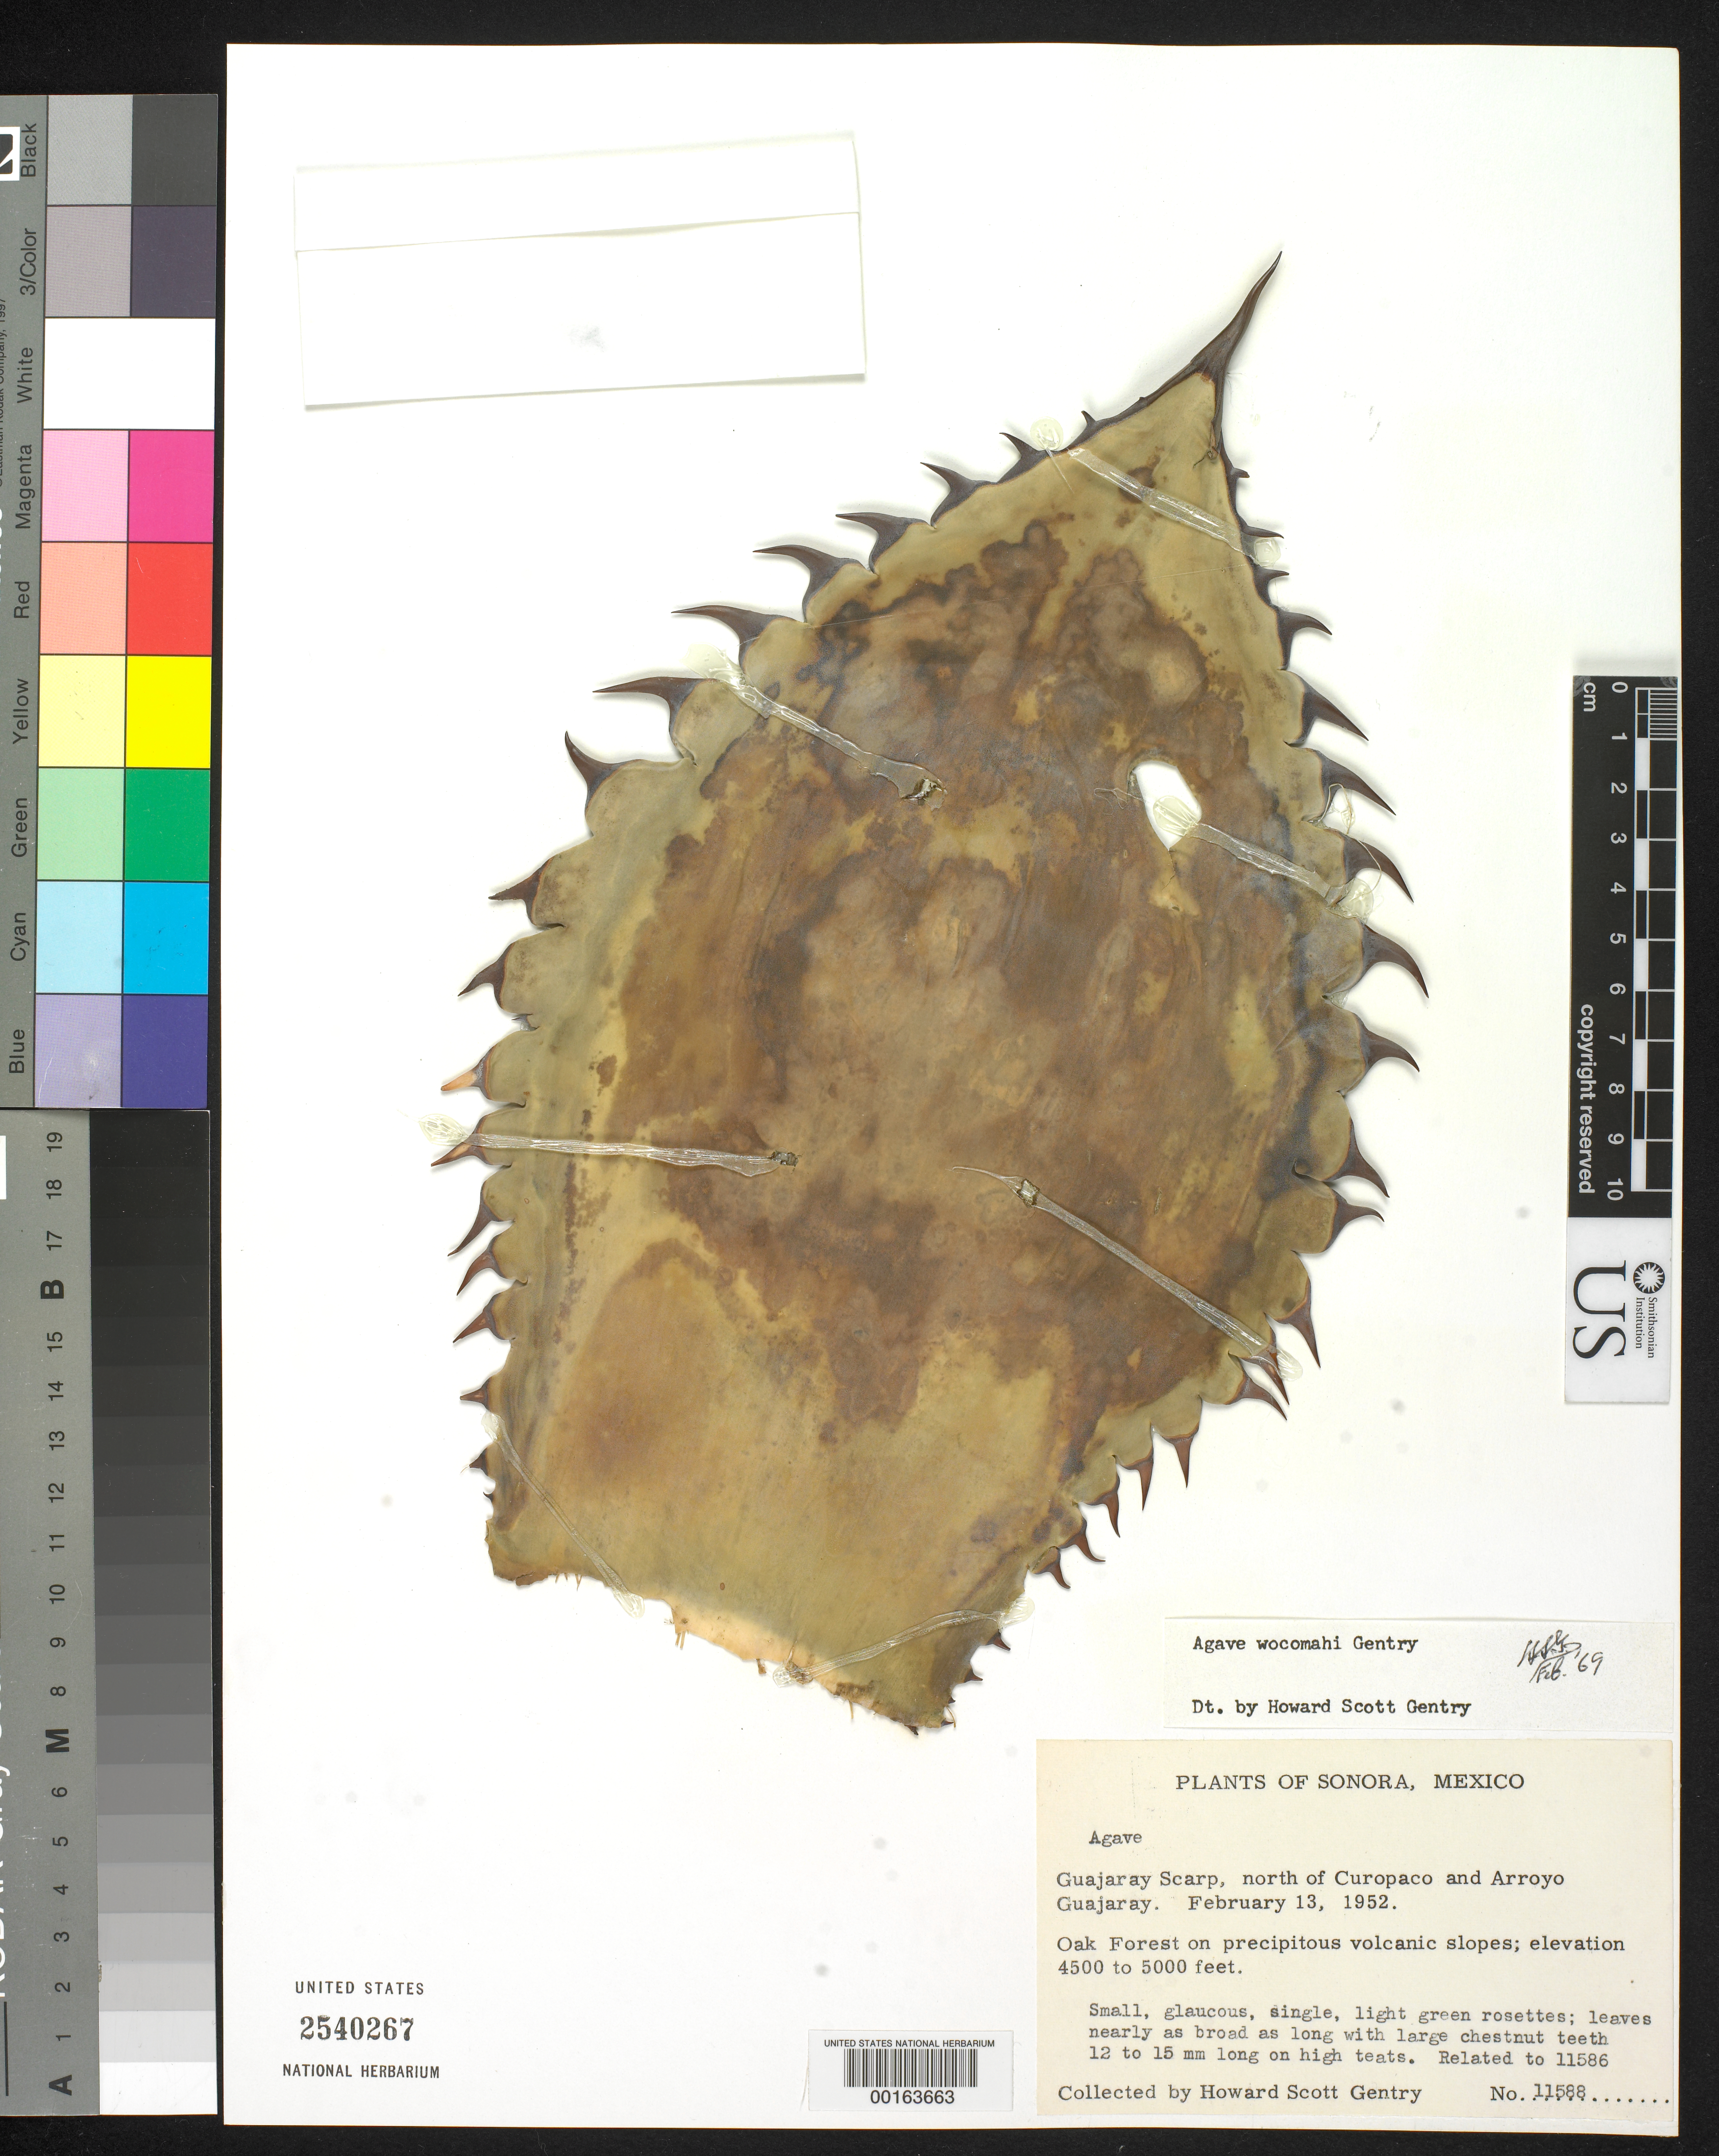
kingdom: Plantae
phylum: Tracheophyta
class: Liliopsida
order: Asparagales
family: Asparagaceae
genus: Agave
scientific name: Agave wocomahi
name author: Gentry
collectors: H. S. Gentry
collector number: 11588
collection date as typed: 13 Feb 1952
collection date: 1952-02-13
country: Mexico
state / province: Sonora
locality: Guajaray scarp, N of curopaco and arroyo guajaray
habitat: Oak forest on precipitous volcanic slopes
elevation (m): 1372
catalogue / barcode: US 2540267